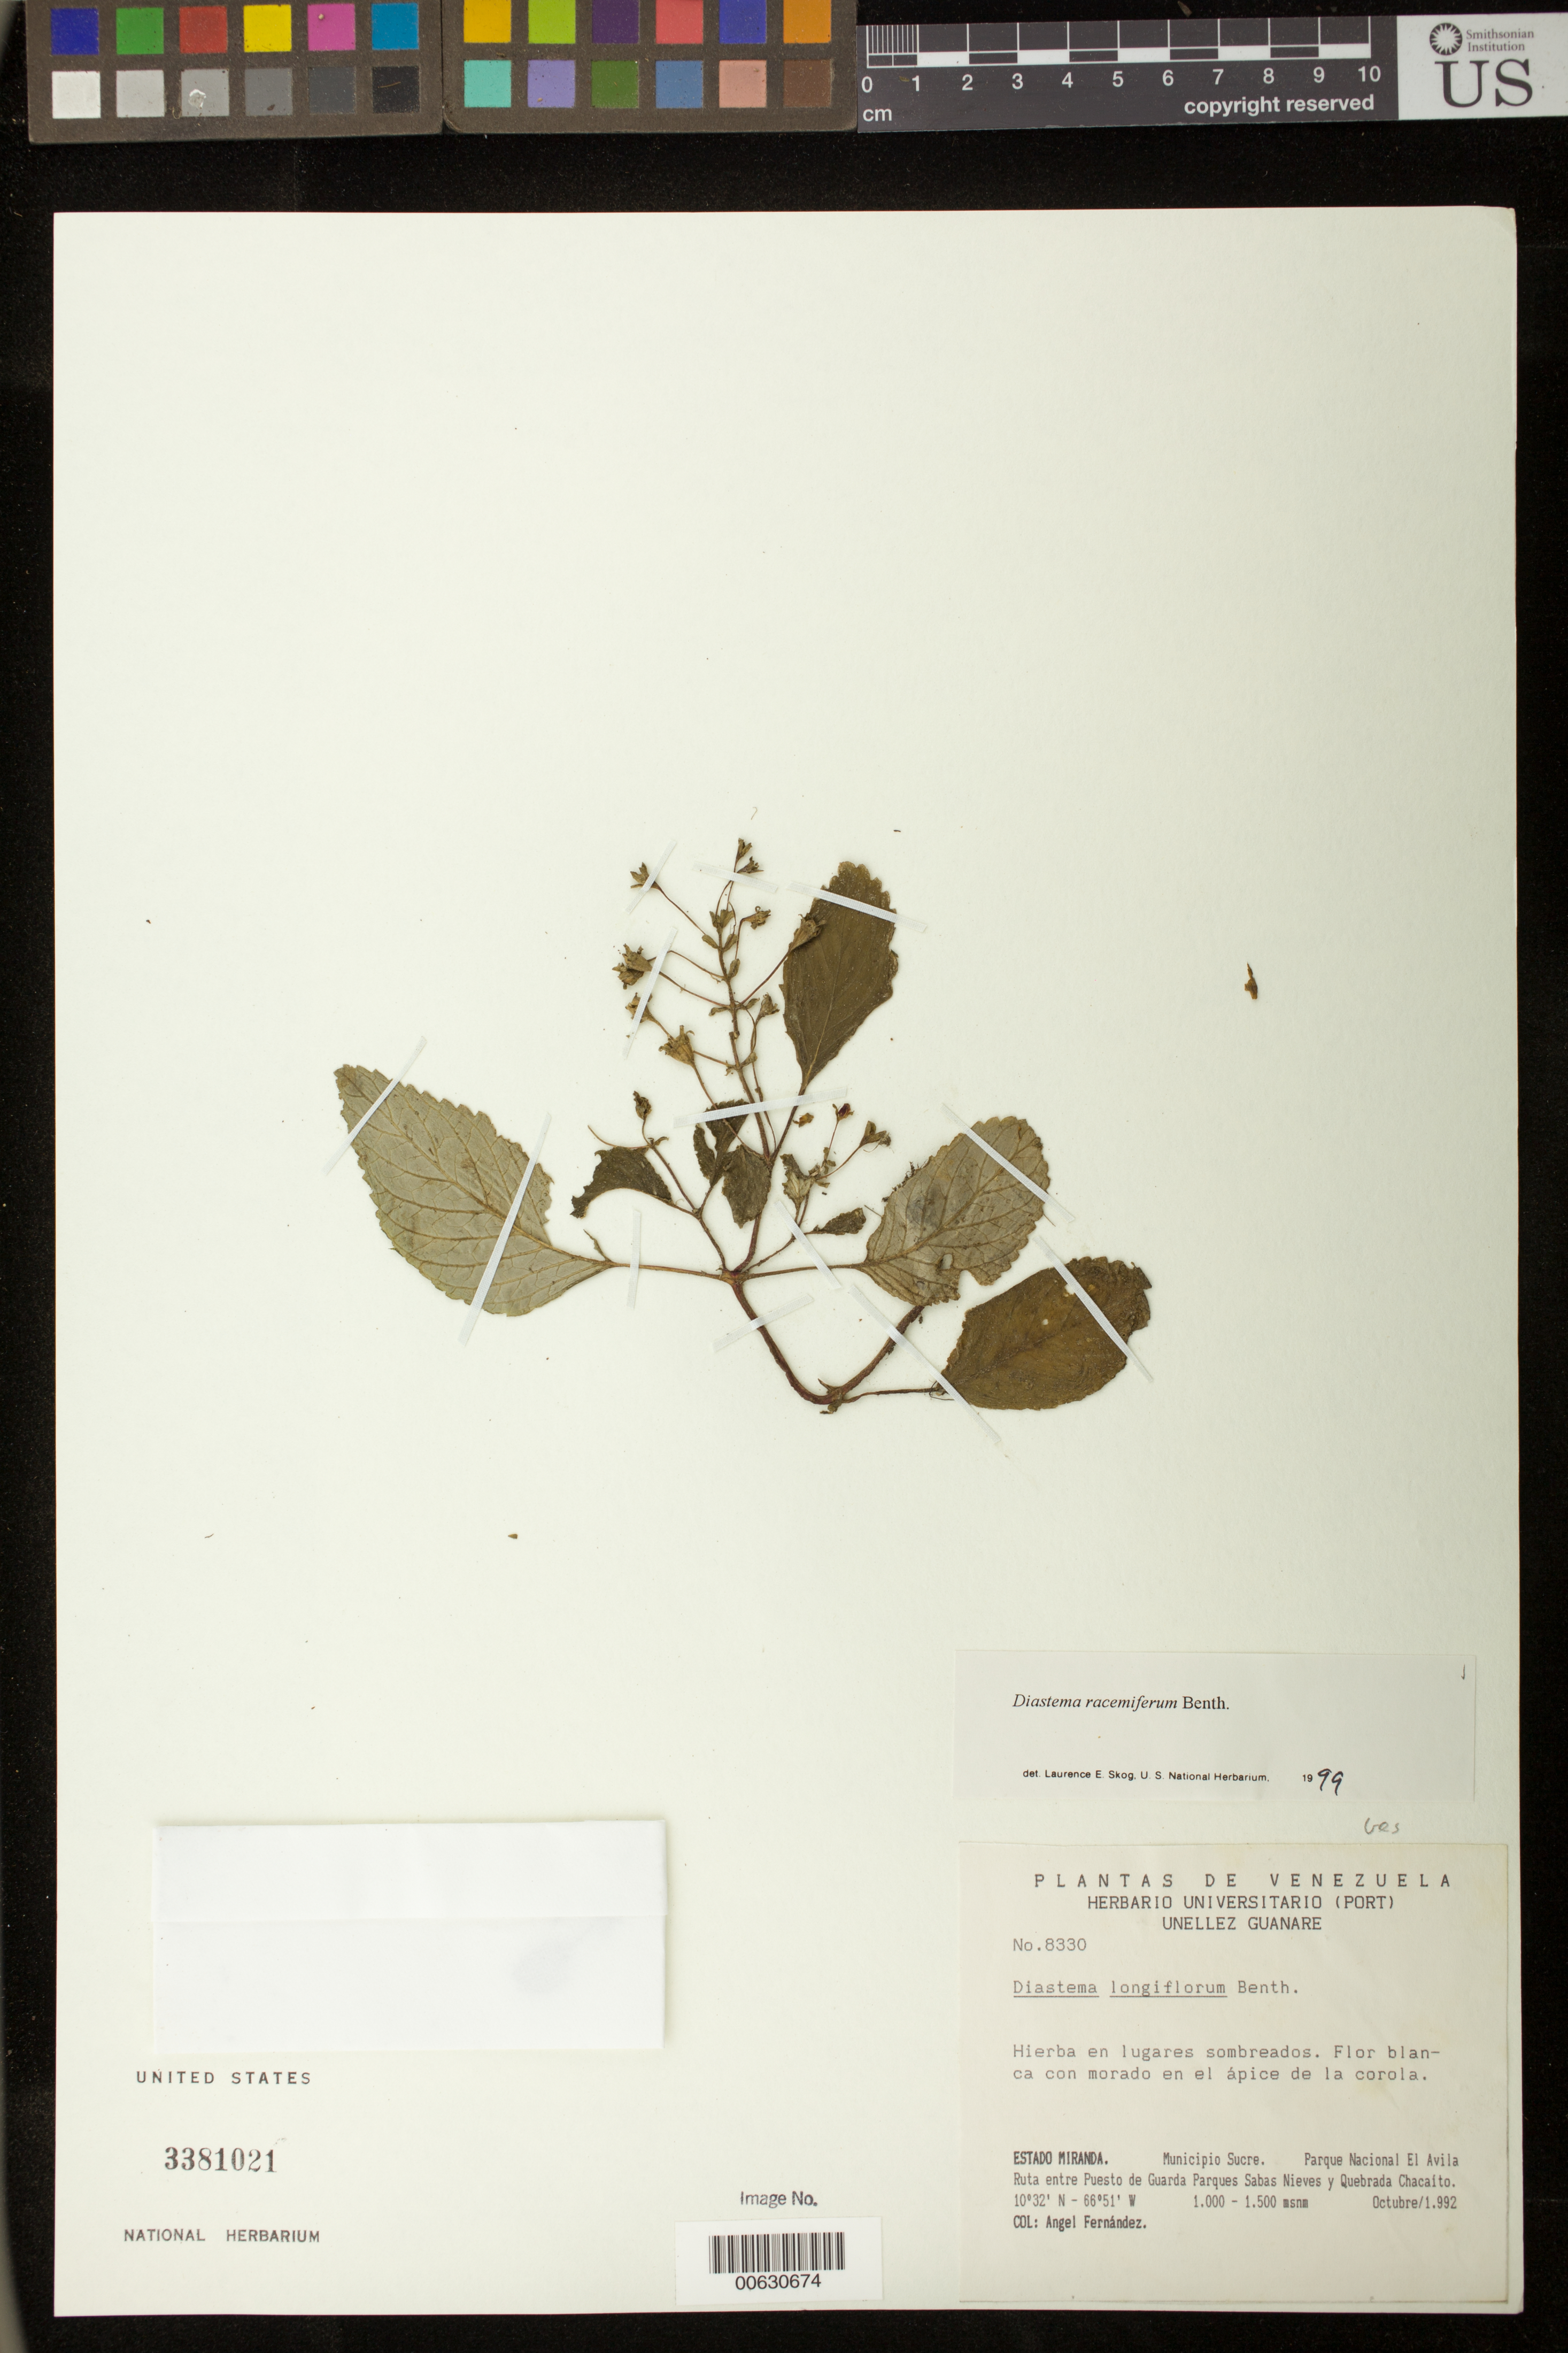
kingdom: Plantae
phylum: Tracheophyta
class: Magnoliopsida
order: Lamiales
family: Gesneriaceae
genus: Diastema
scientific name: Diastema racemiferum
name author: Benth.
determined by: Skog, Laurence E.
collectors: A. Fernández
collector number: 8330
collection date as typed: Oct 1992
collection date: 1992-10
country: Venezuela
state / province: Miranda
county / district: Sucre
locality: Parque Nacional El Avila, Ruta entre Puesto de Guarda Parques Sabas Nieves y Quebrada Chacaito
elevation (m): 1000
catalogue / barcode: US 3381021